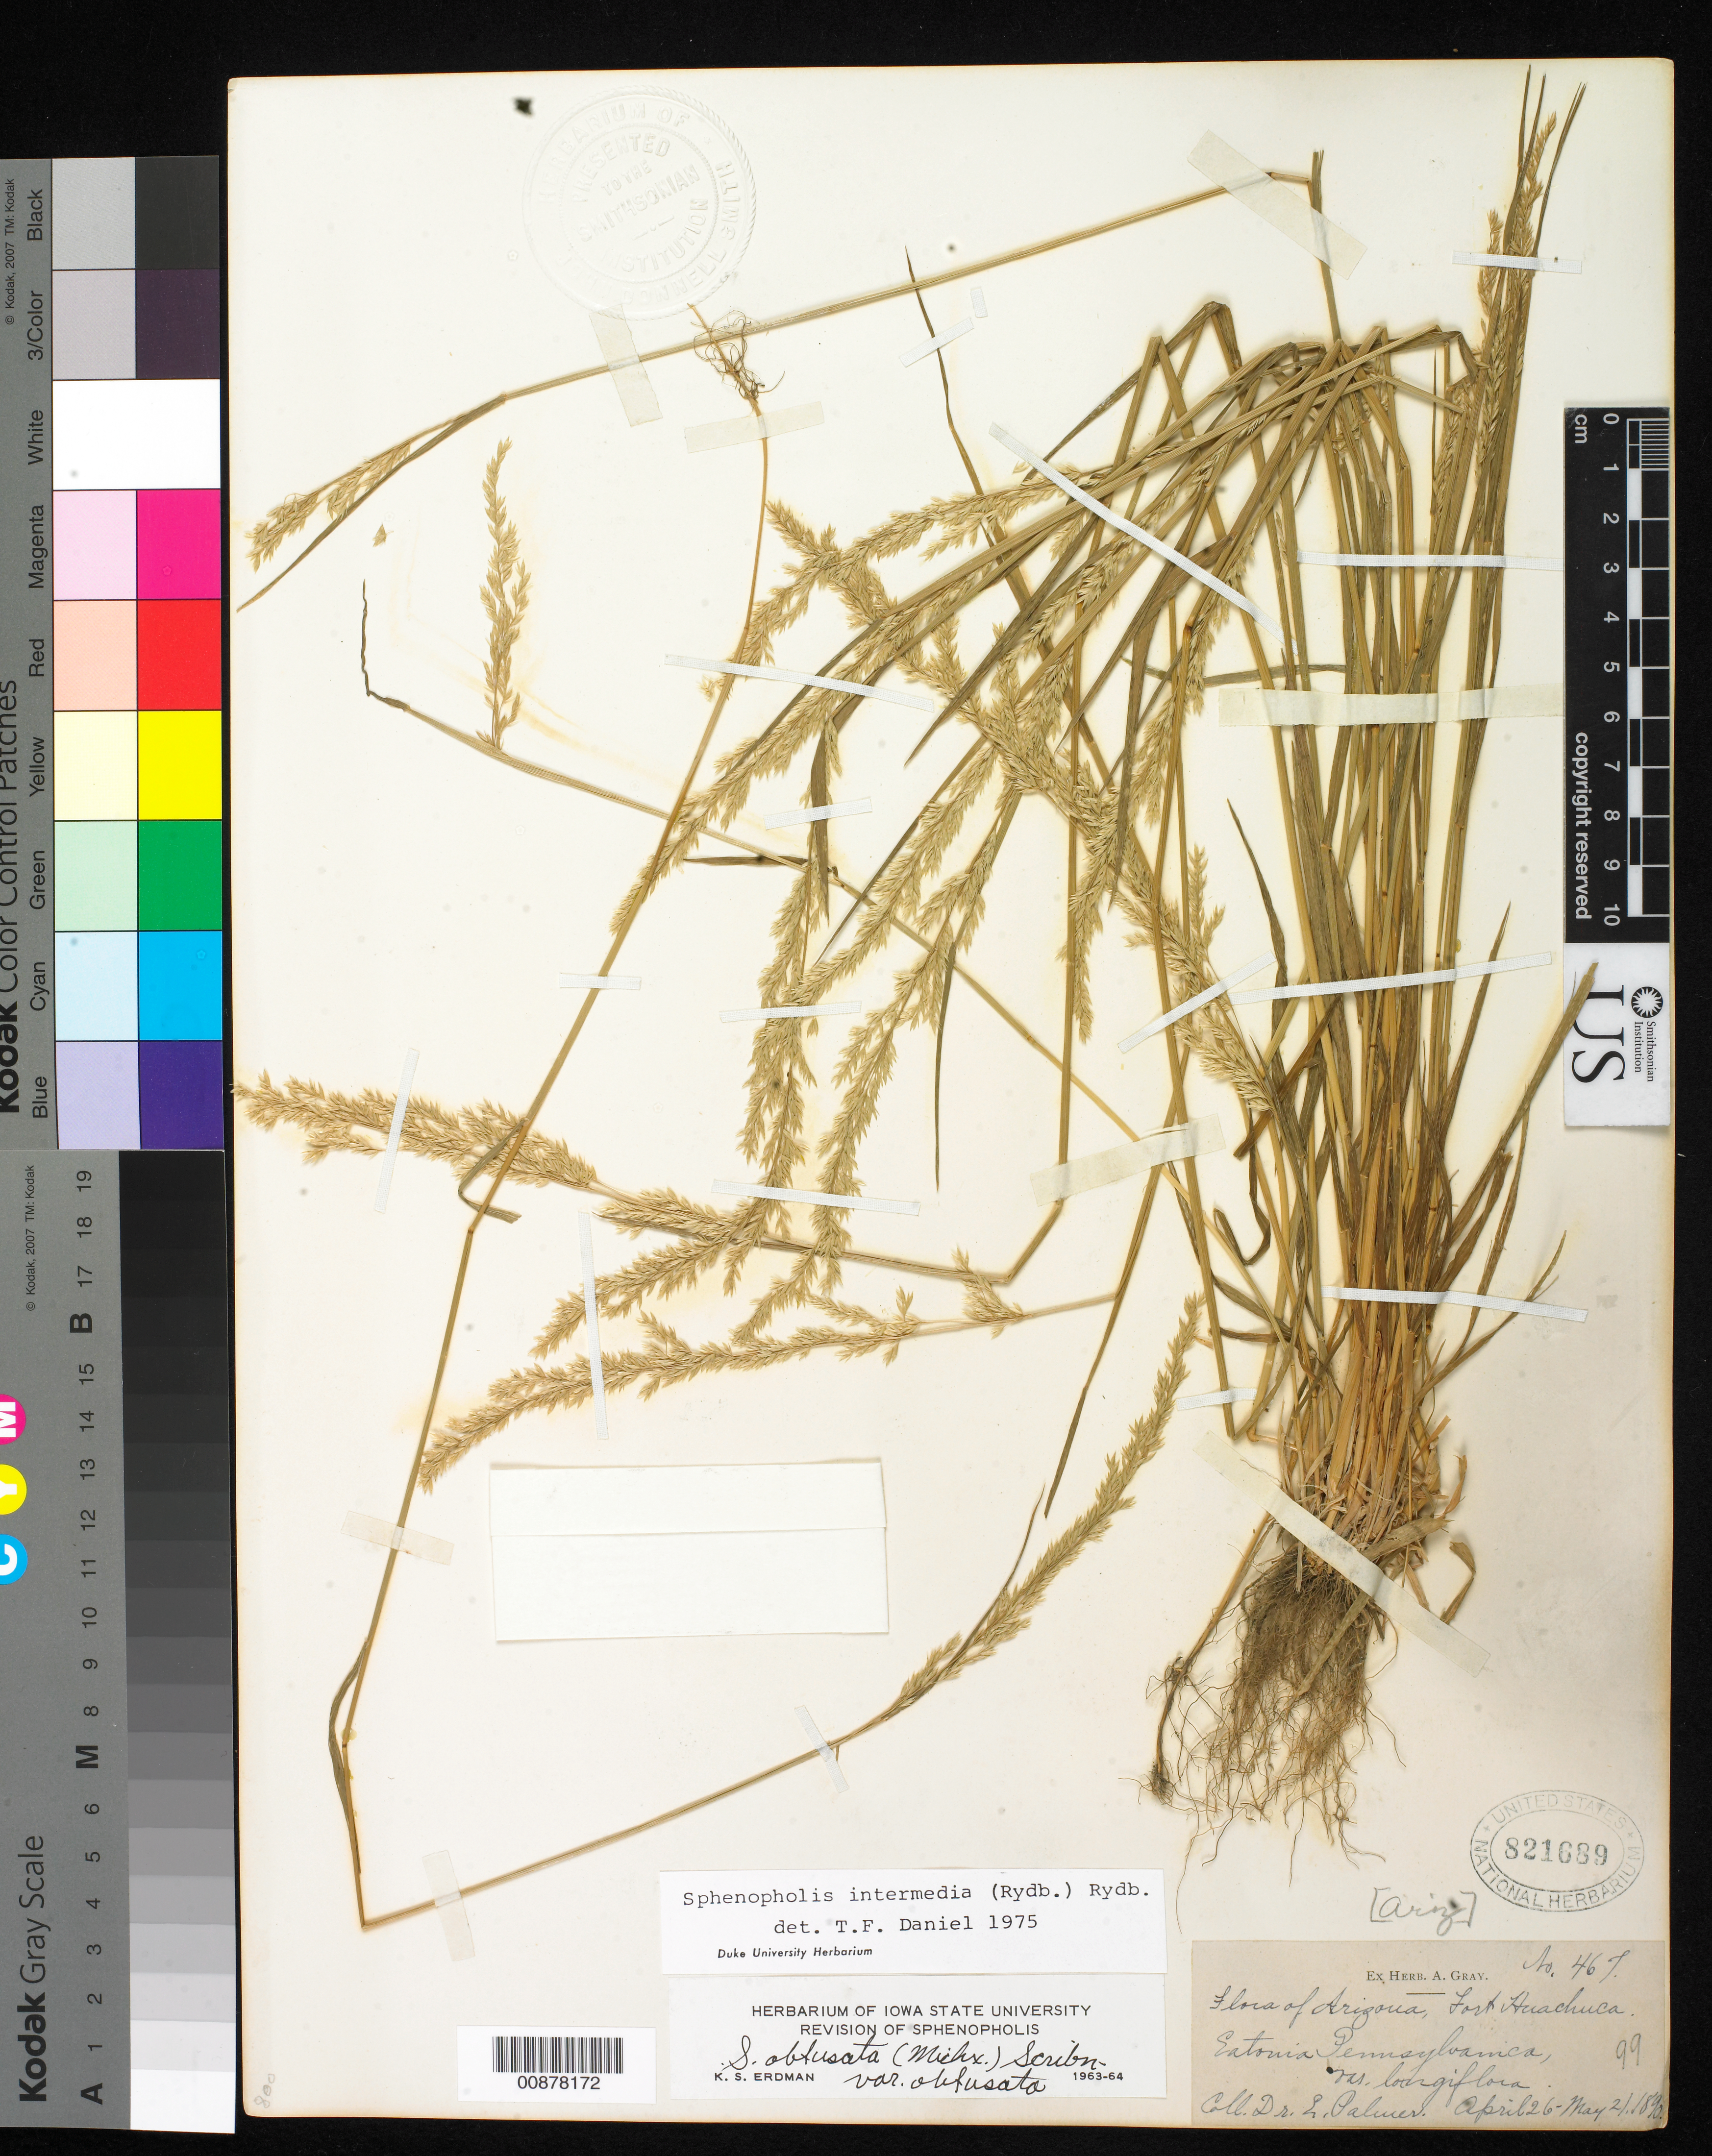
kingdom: Plantae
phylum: Tracheophyta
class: Liliopsida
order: Poales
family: Poaceae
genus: Sphenopholis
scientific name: Sphenopholis intermedia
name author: (Rydb.) Rydb.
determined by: Daniel, Thomas F.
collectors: E. Palmer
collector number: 467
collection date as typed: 26 Apr 1890 to 21 May 1890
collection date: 1890-04-26/1890-05-21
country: United States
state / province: Arizona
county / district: Cochise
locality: Fort Huachuca.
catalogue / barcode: US 821689